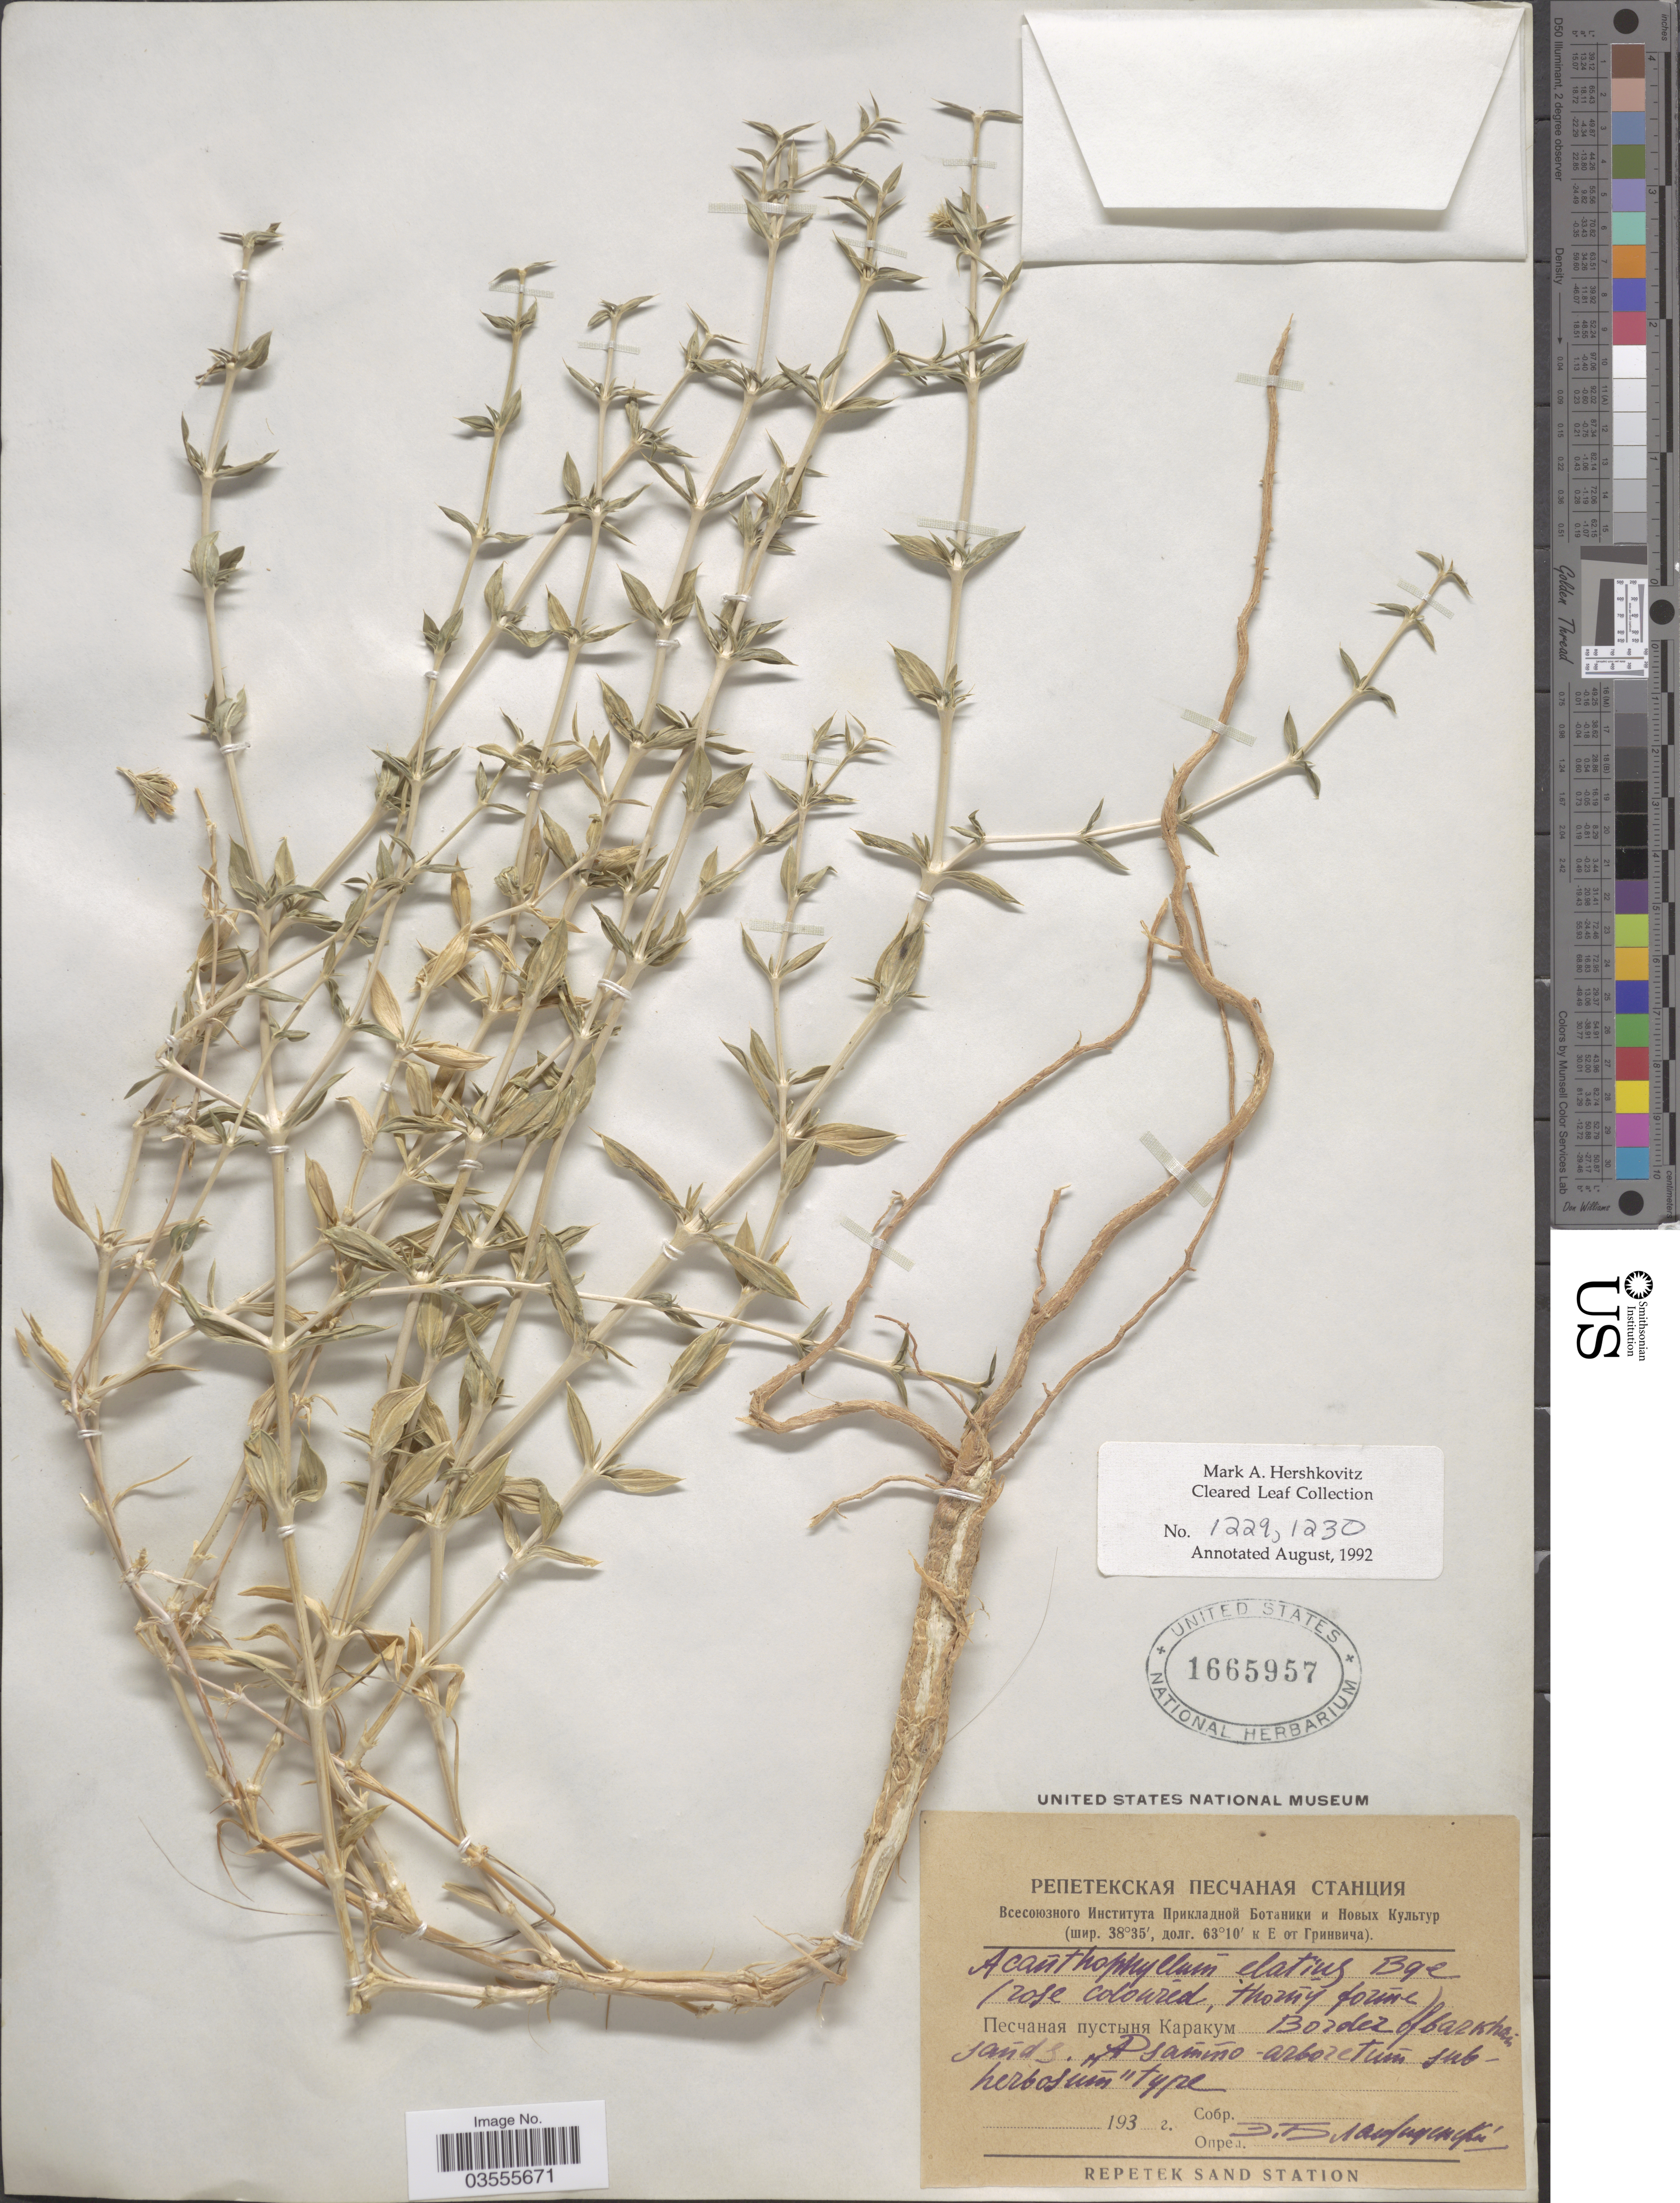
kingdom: Plantae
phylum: Tracheophyta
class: Magnoliopsida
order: Caryophyllales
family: Caryophyllaceae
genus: Acanthophyllum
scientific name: Acanthophyllum elatius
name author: Bunge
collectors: E. Blagoveschenskiy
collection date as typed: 193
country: Turkmenistan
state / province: Lebap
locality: Karakum Desert, Repetek.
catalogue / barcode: US 1665957